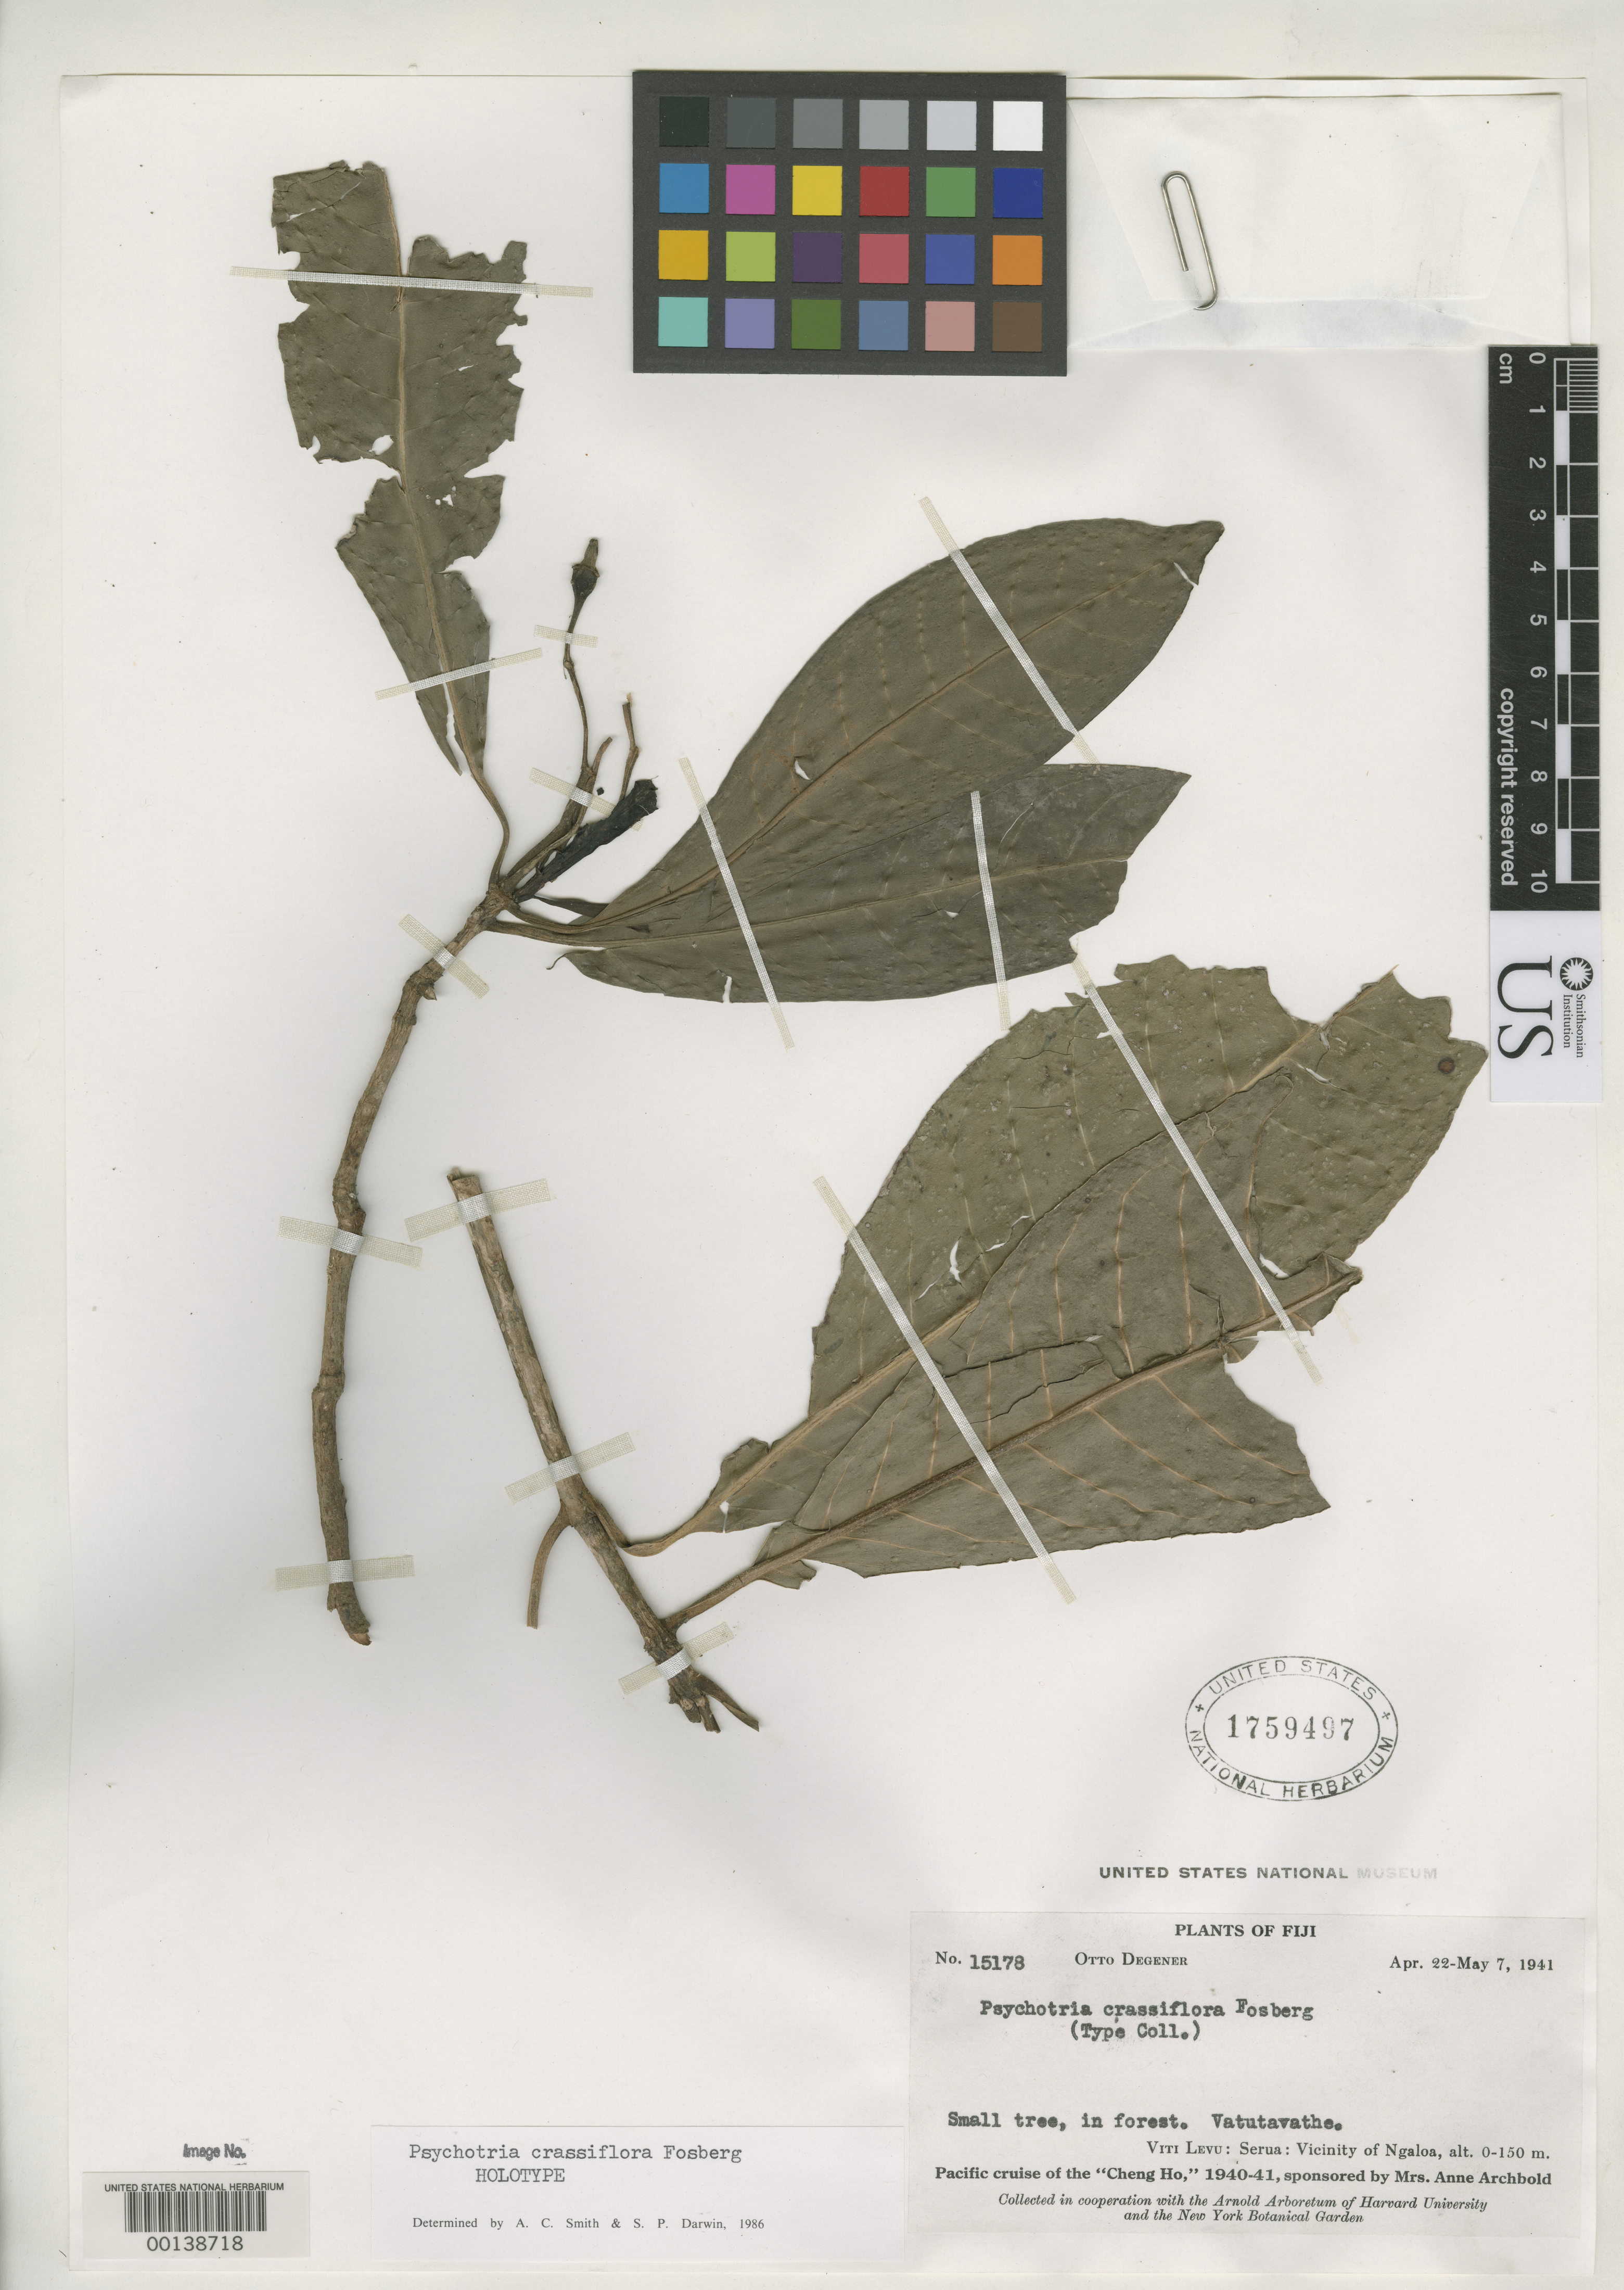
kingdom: Plantae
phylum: Tracheophyta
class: Magnoliopsida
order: Gentianales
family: Rubiaceae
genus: Psychotria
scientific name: Psychotria crassiflora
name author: Fosberg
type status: Isotype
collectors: O. Degener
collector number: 15178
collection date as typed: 22 Apr 1941 to 07 May 1941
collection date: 1941-04-22/1941-05-07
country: Fiji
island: Viti Levu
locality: Serua, vicinity of Ngaloa, Vatutavathe. [Viti Levu Group]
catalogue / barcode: US 1759497